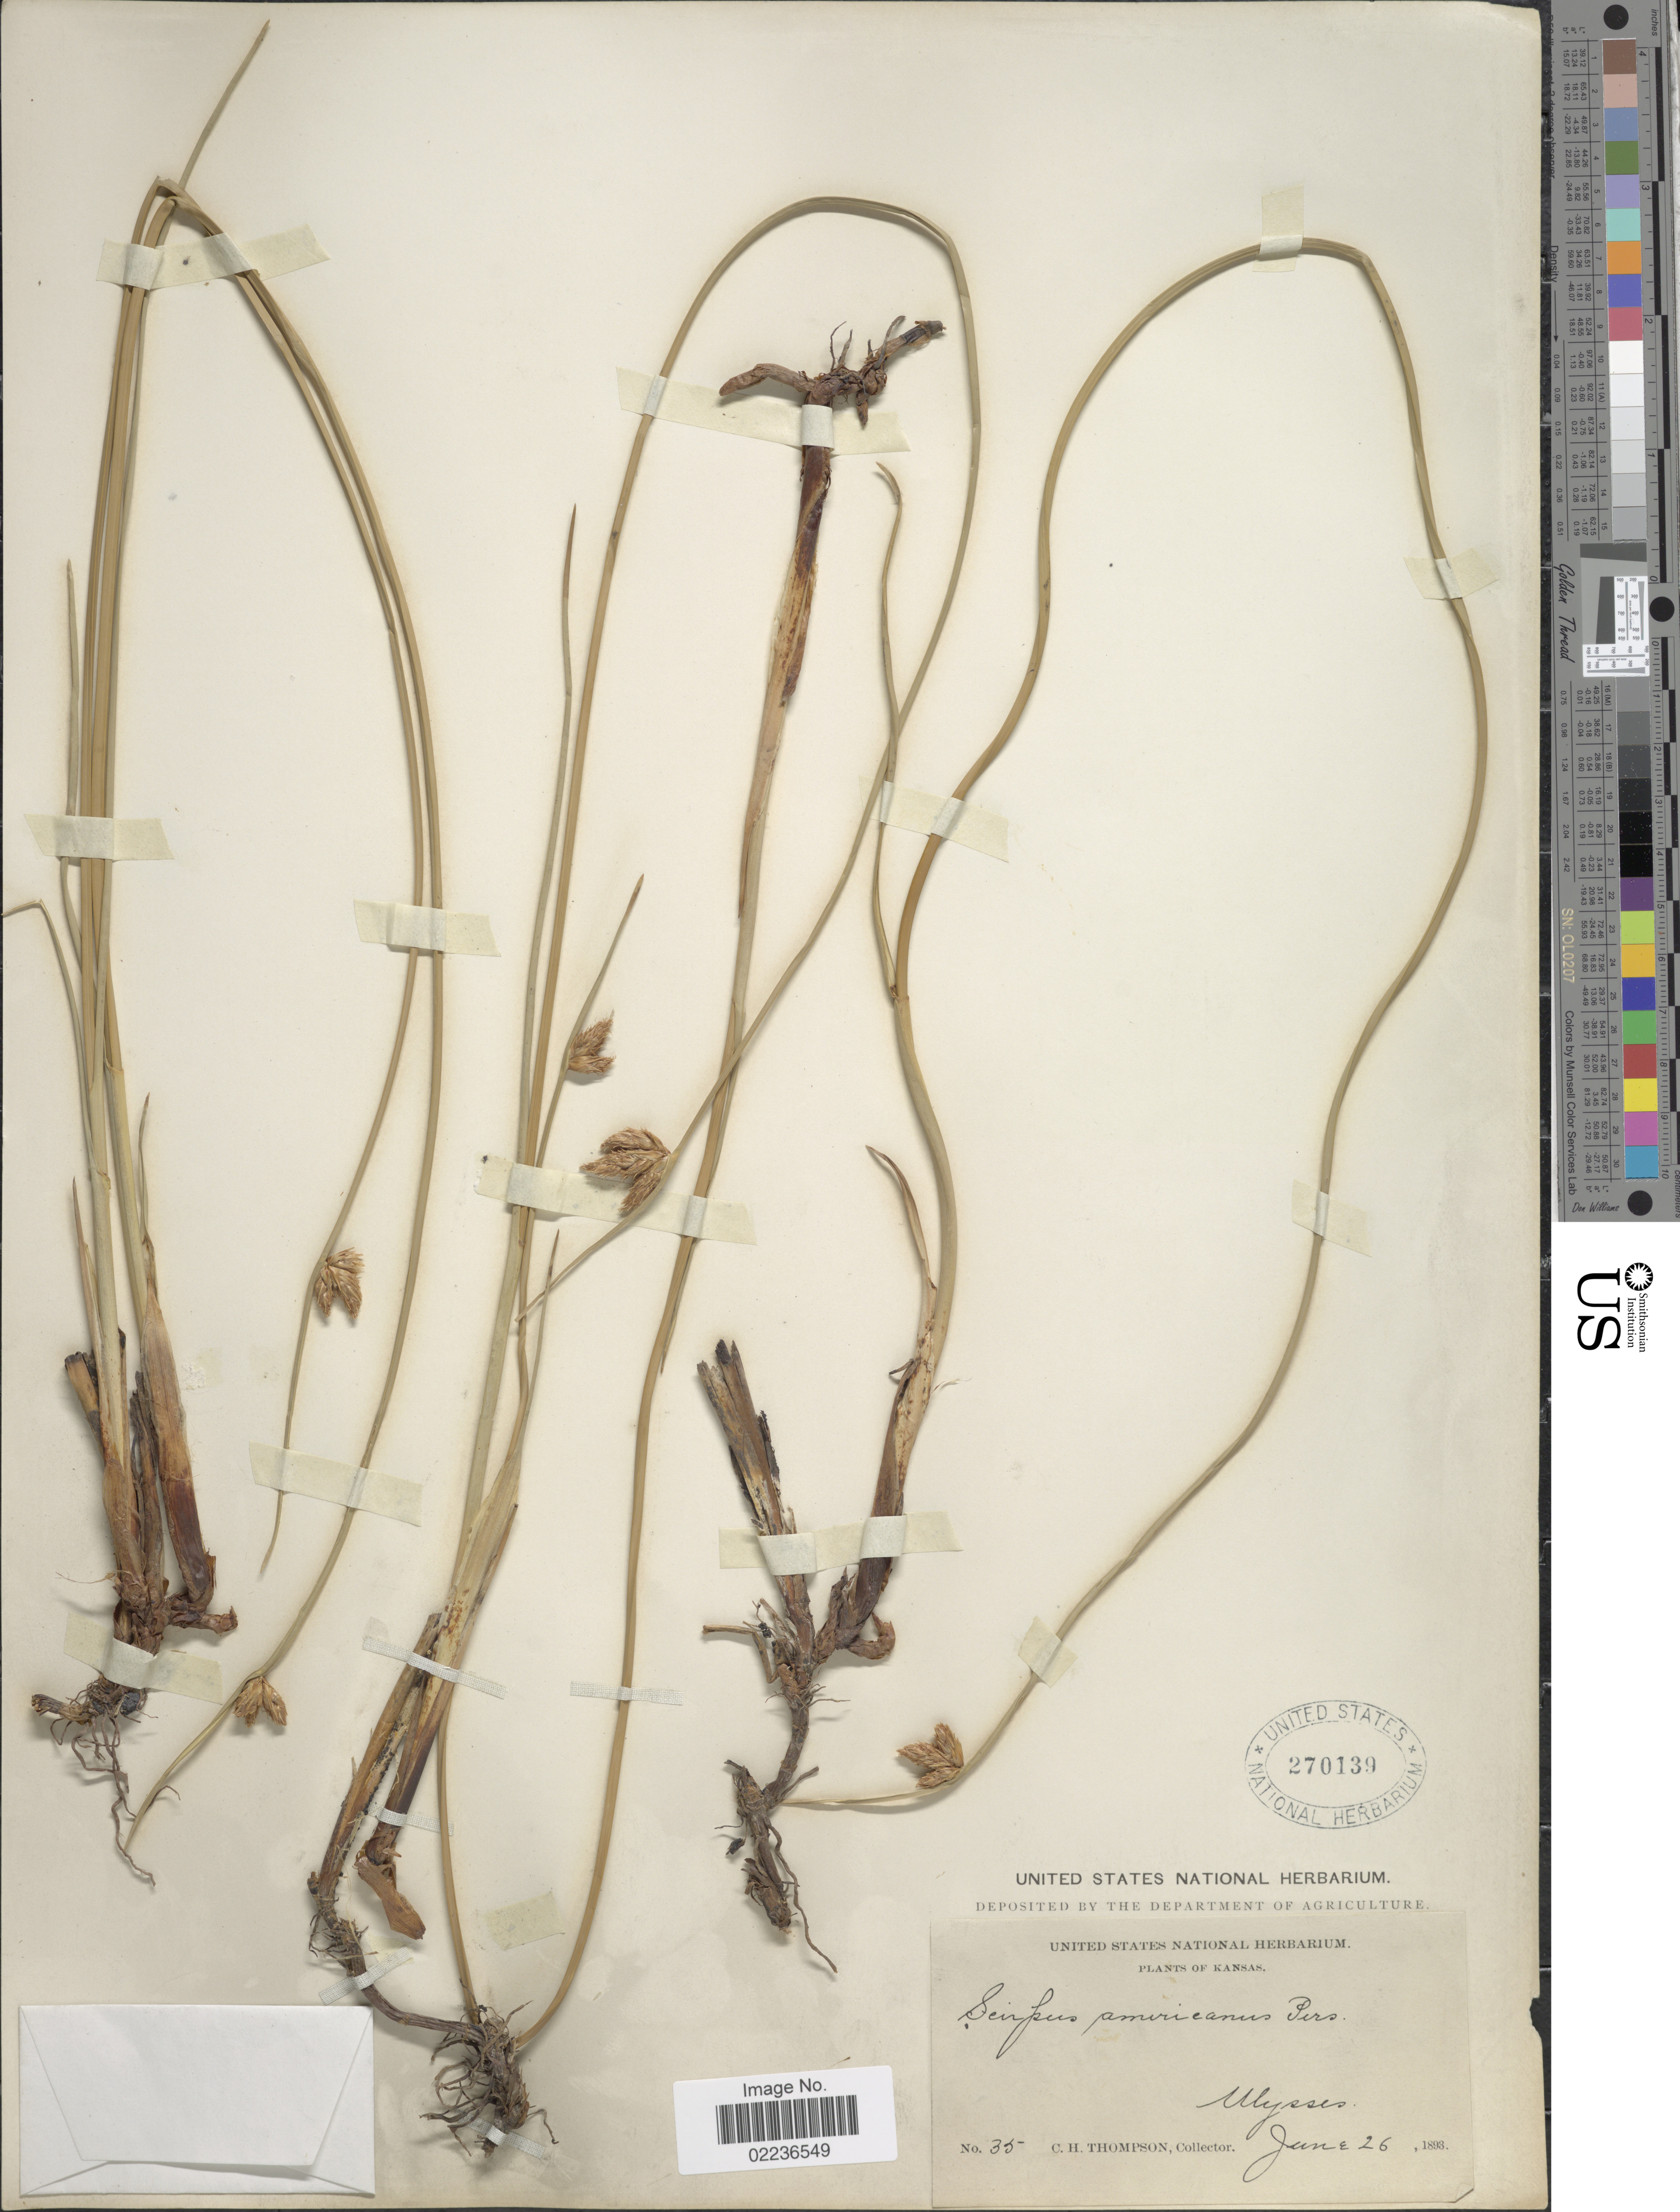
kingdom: Plantae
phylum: Tracheophyta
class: Liliopsida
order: Poales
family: Cyperaceae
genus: Schoenoplectus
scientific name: Schoenoplectus pungens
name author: (Vahl) Palla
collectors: C. H. Thompson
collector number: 35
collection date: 1893-06-26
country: United States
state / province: Kansas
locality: Ulysses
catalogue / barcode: US 270139